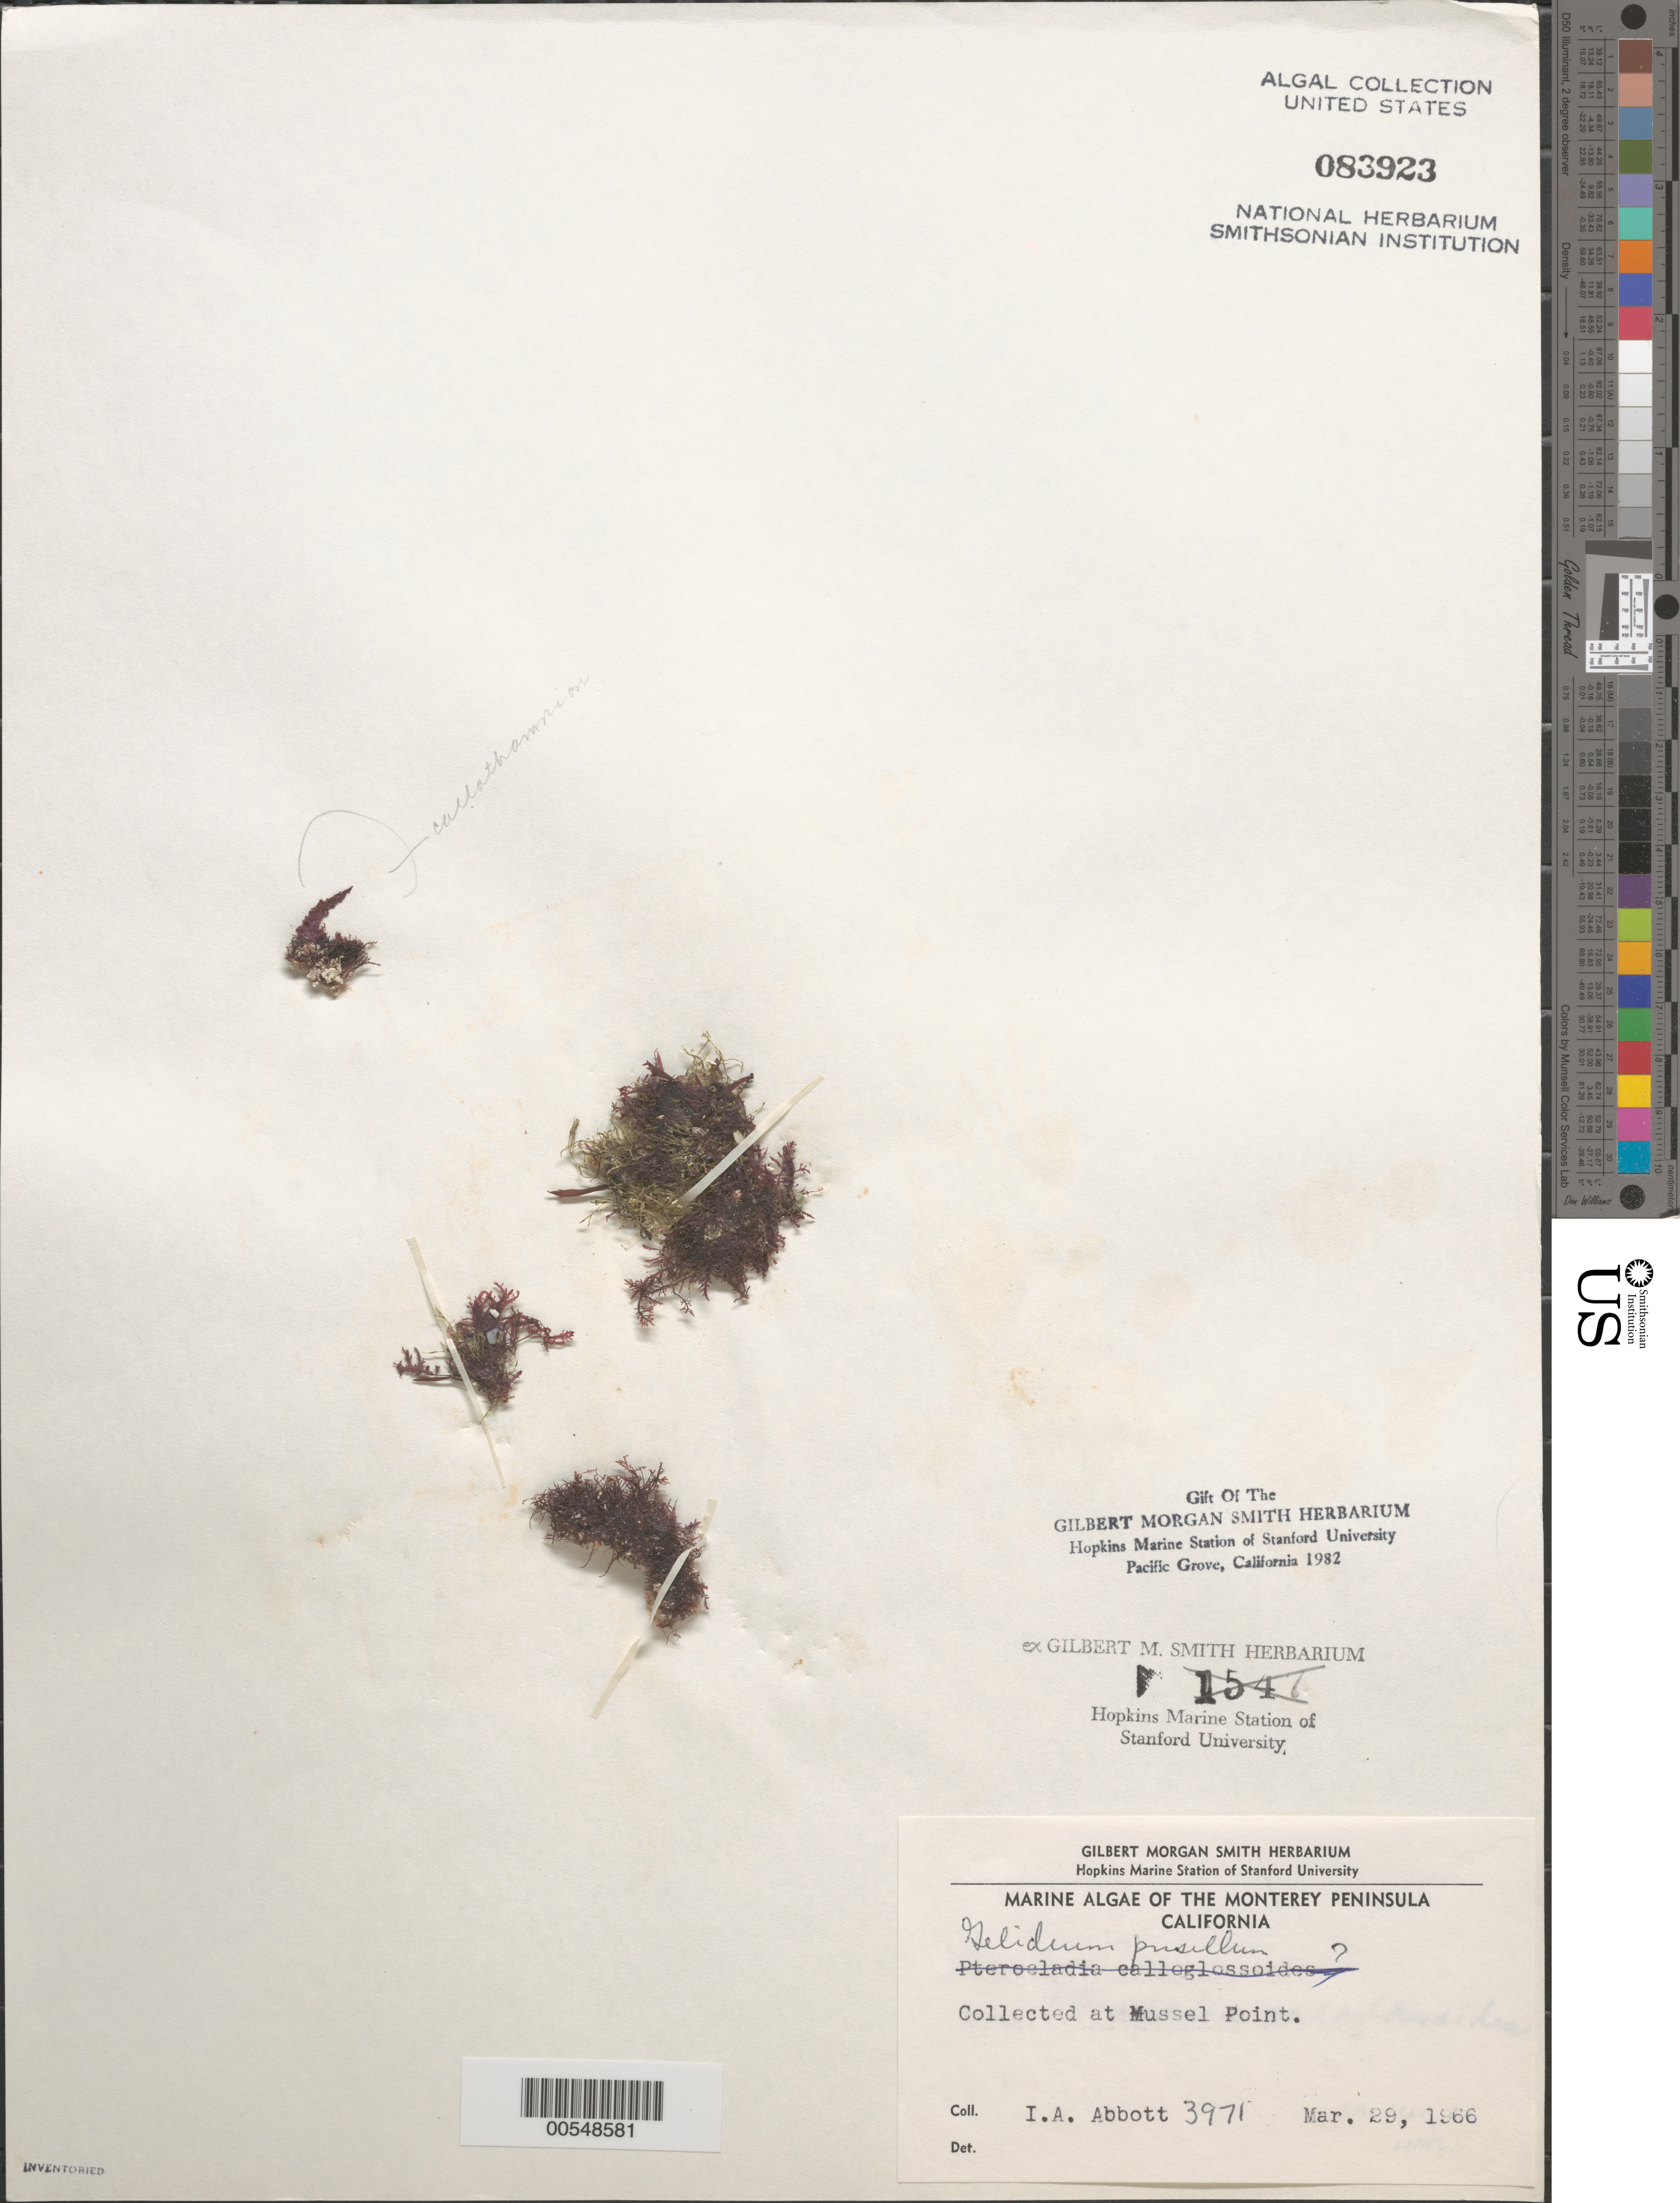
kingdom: Plantae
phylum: Rhodophyta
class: Florideophyceae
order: Gelidiales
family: Gelidiaceae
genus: Gelidium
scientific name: Gelidium pusillum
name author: (Stackh.) Le Jol.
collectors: I. A. Abbott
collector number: IAA 3971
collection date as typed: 29 Mar 1966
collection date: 1966-03-29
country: United States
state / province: California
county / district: Monterey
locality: Mussel Point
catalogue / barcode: US 83923